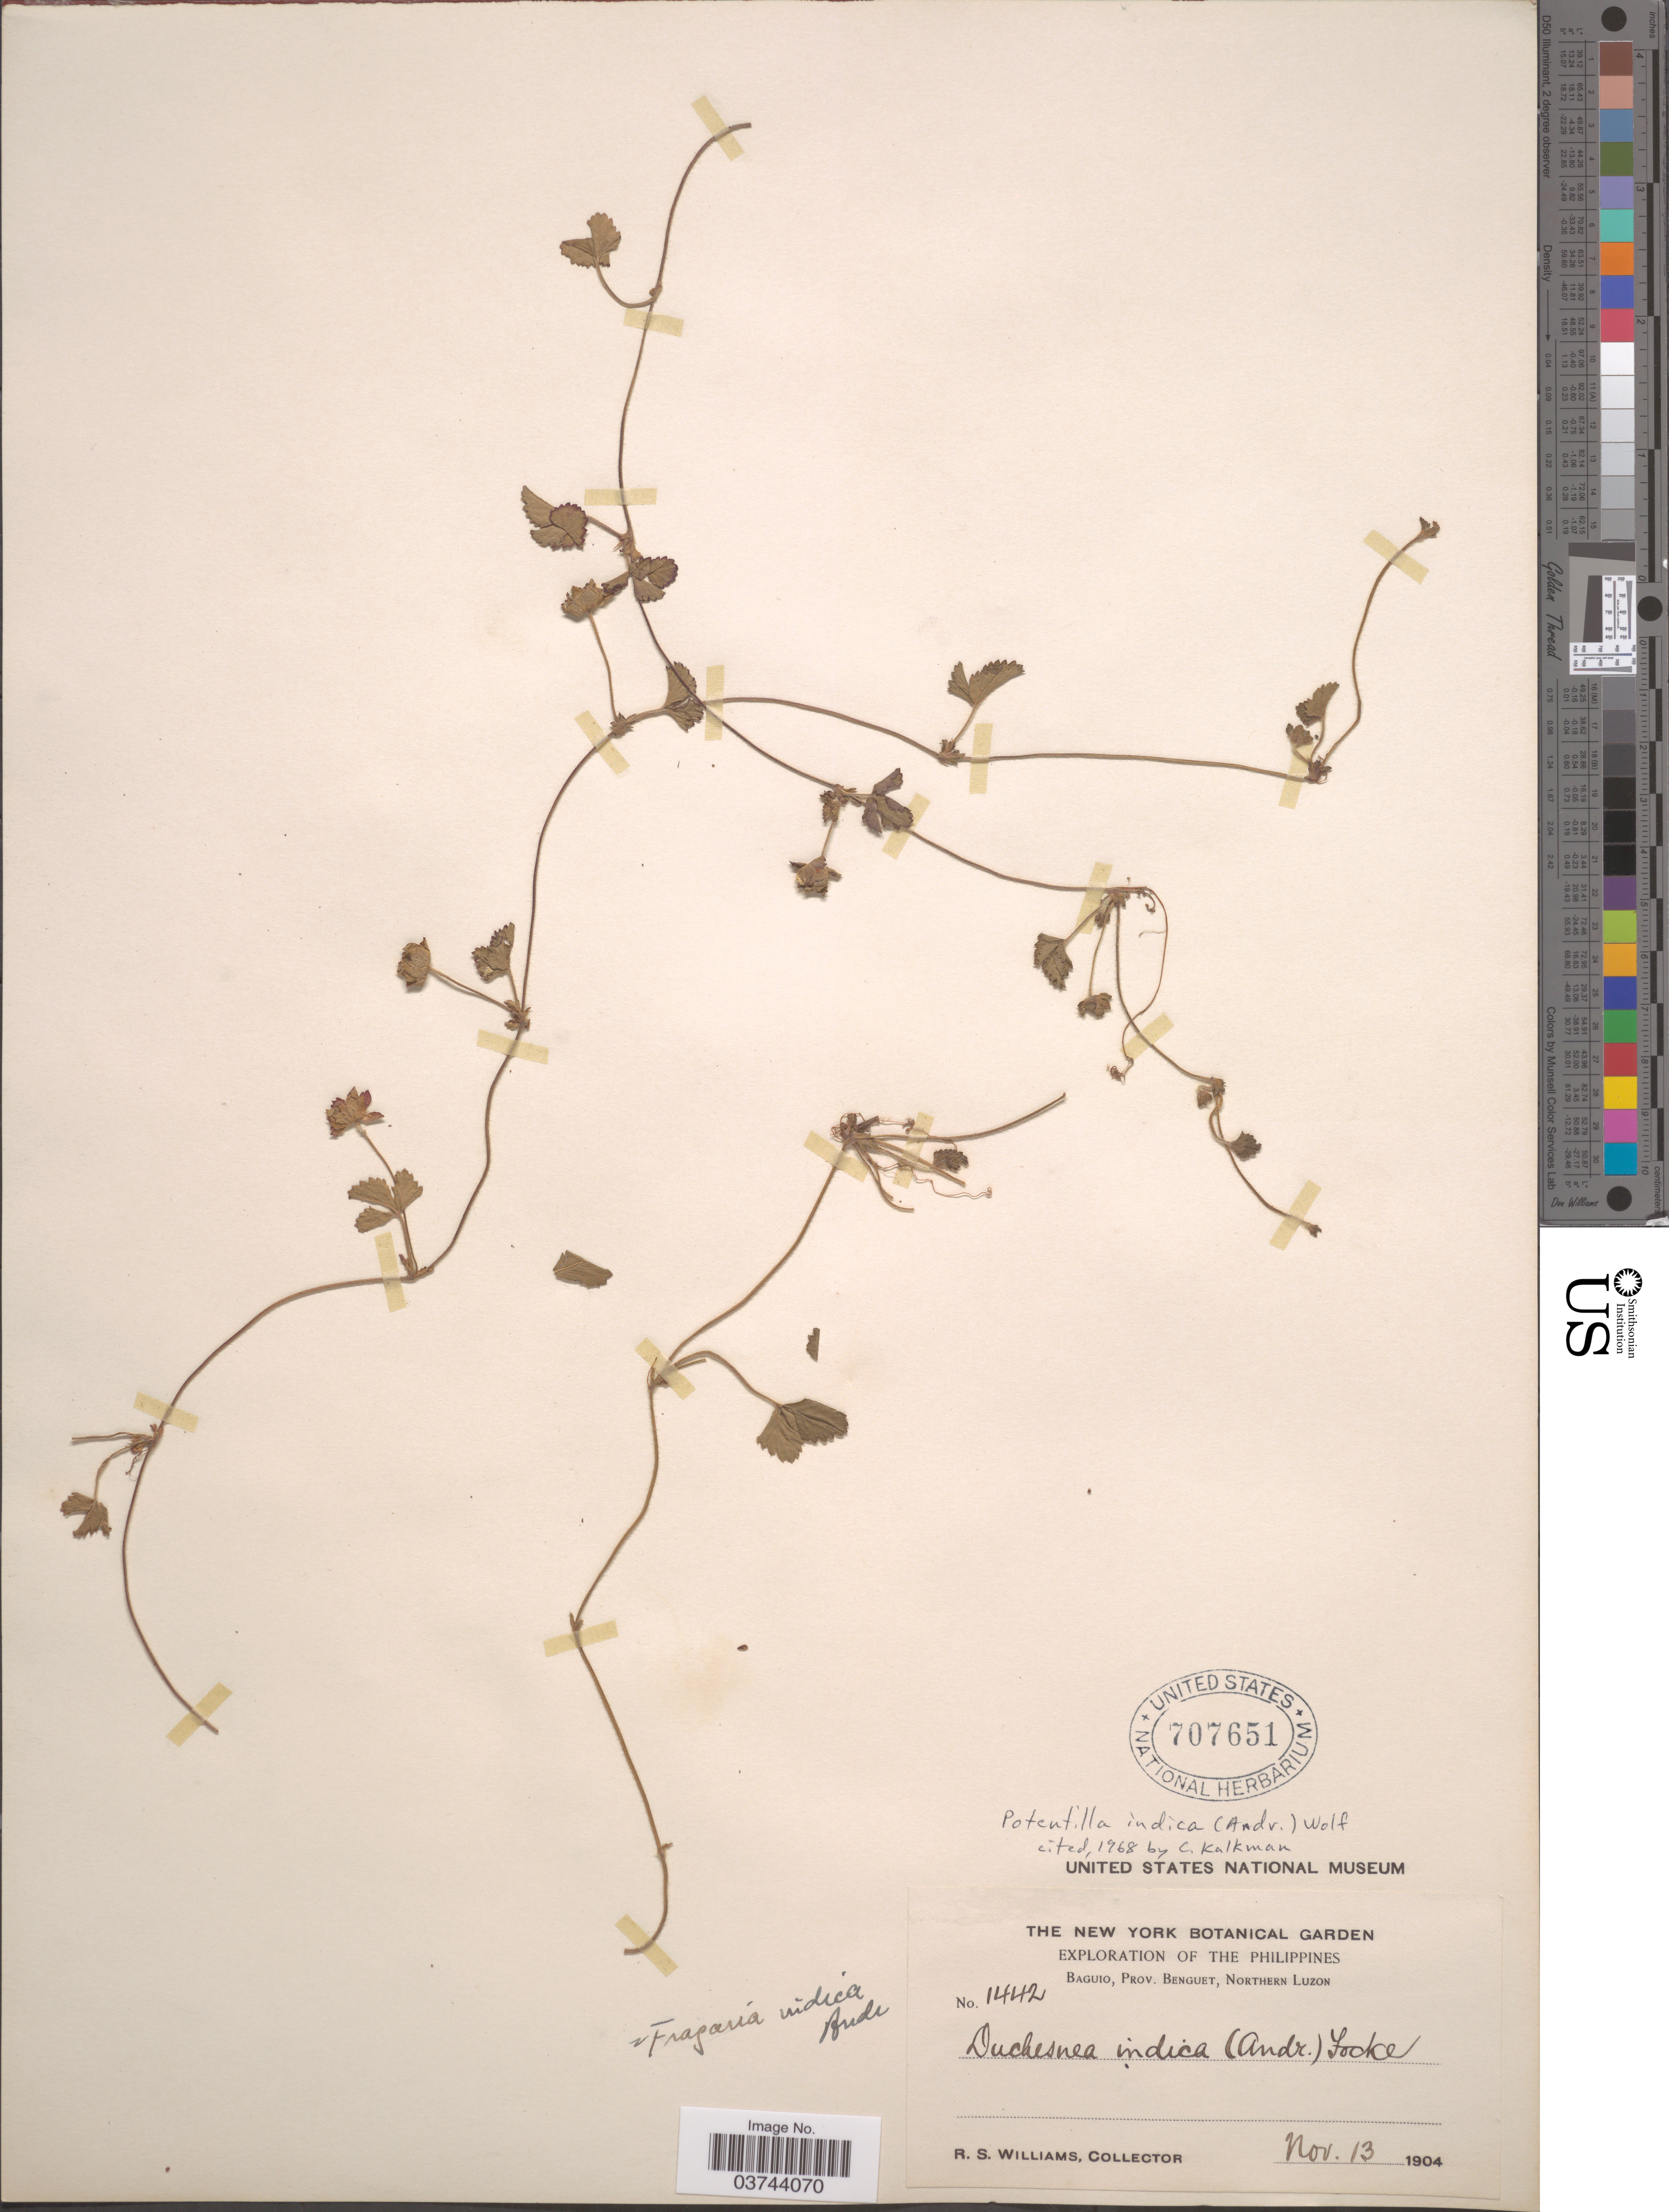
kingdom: Plantae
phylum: Tracheophyta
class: Magnoliopsida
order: Rosales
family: Rosaceae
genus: Potentilla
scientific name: Potentilla indica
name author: (Andrews) Th. Wolf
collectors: R. S. Williams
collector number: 1442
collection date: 1904-11-13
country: Philippines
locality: Baguio, Prov. Benguet, Northern Luzon.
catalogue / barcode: US 707651